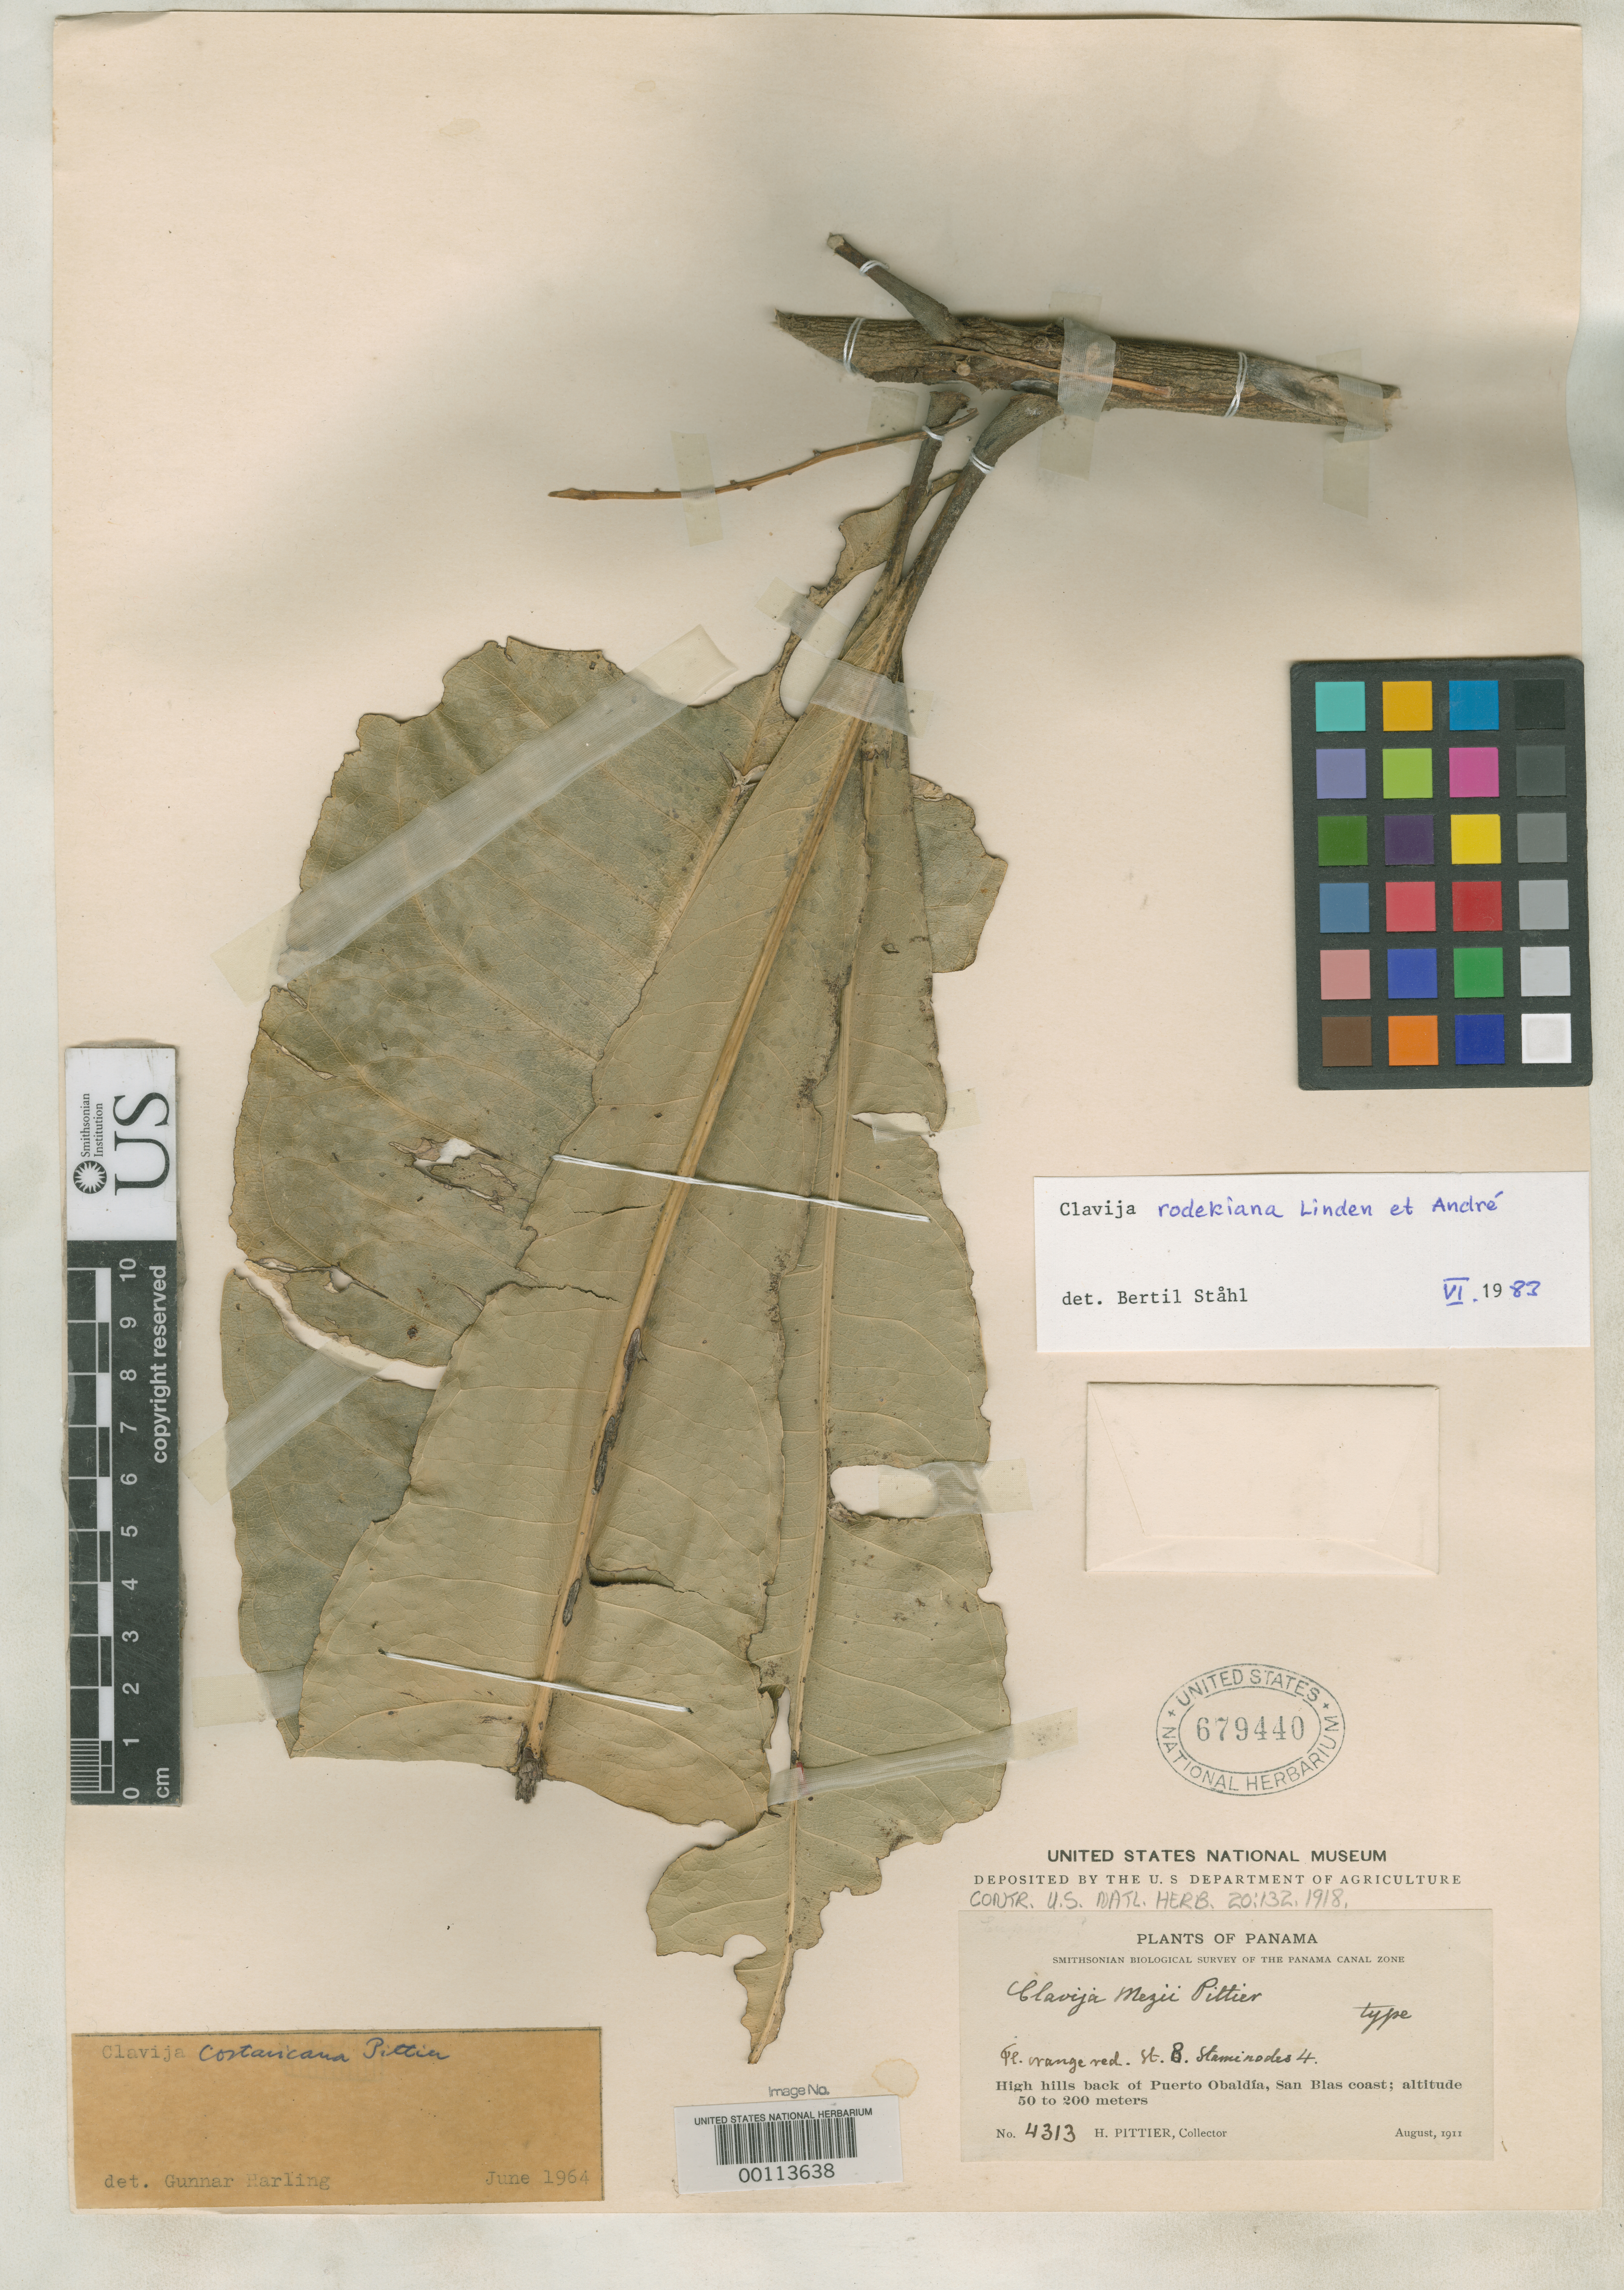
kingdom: Plantae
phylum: Tracheophyta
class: Magnoliopsida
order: Ericales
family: Primulaceae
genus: Clavija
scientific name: Clavija mezii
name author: Pittier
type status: Holotype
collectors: H. F. Pittier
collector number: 4313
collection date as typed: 30 Aug 1911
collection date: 1911-08-30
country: Panama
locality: NW of Boquete towards Parque Nacional Volcan Baru.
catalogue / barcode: US 679440